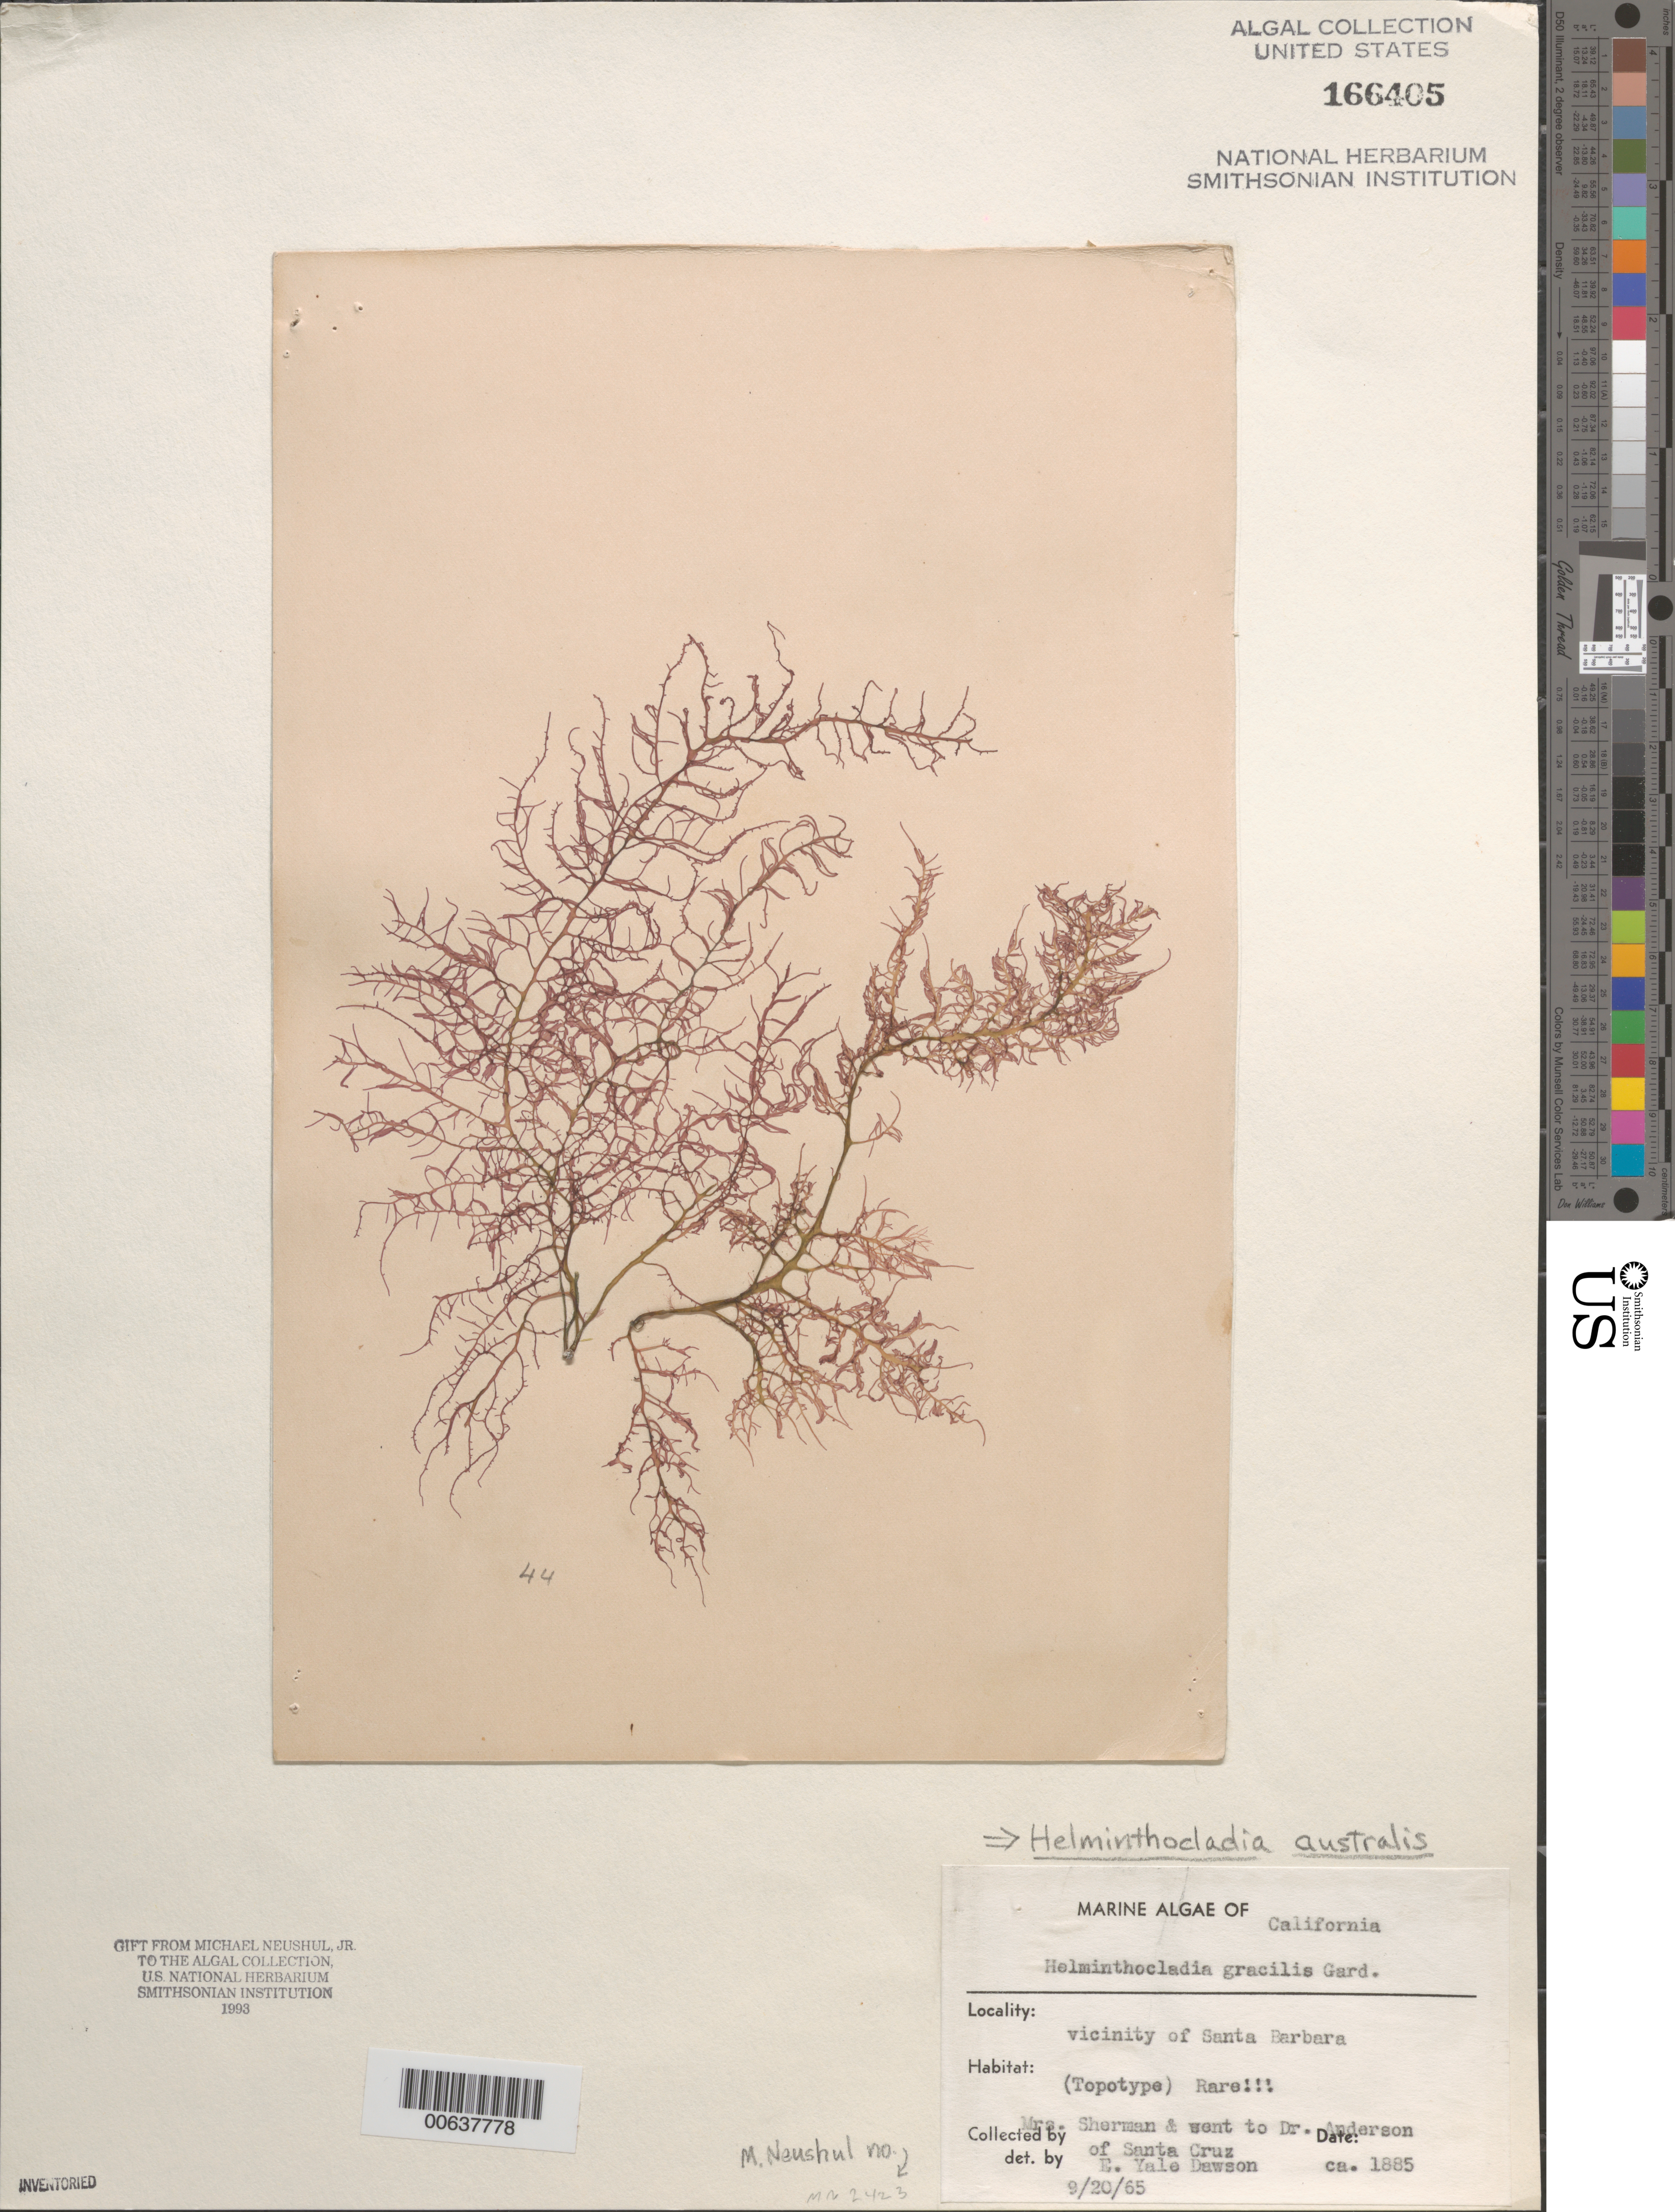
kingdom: Plantae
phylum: Rhodophyta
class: Florideophyceae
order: Nemaliales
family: Liagoraceae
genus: Helminthocladia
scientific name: Helminthocladia australis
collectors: M. Sherman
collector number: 44 & Neushul 2423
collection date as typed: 1885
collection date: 1885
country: United States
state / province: California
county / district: Santa Barbara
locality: Santa Barbara area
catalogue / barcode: US 166405